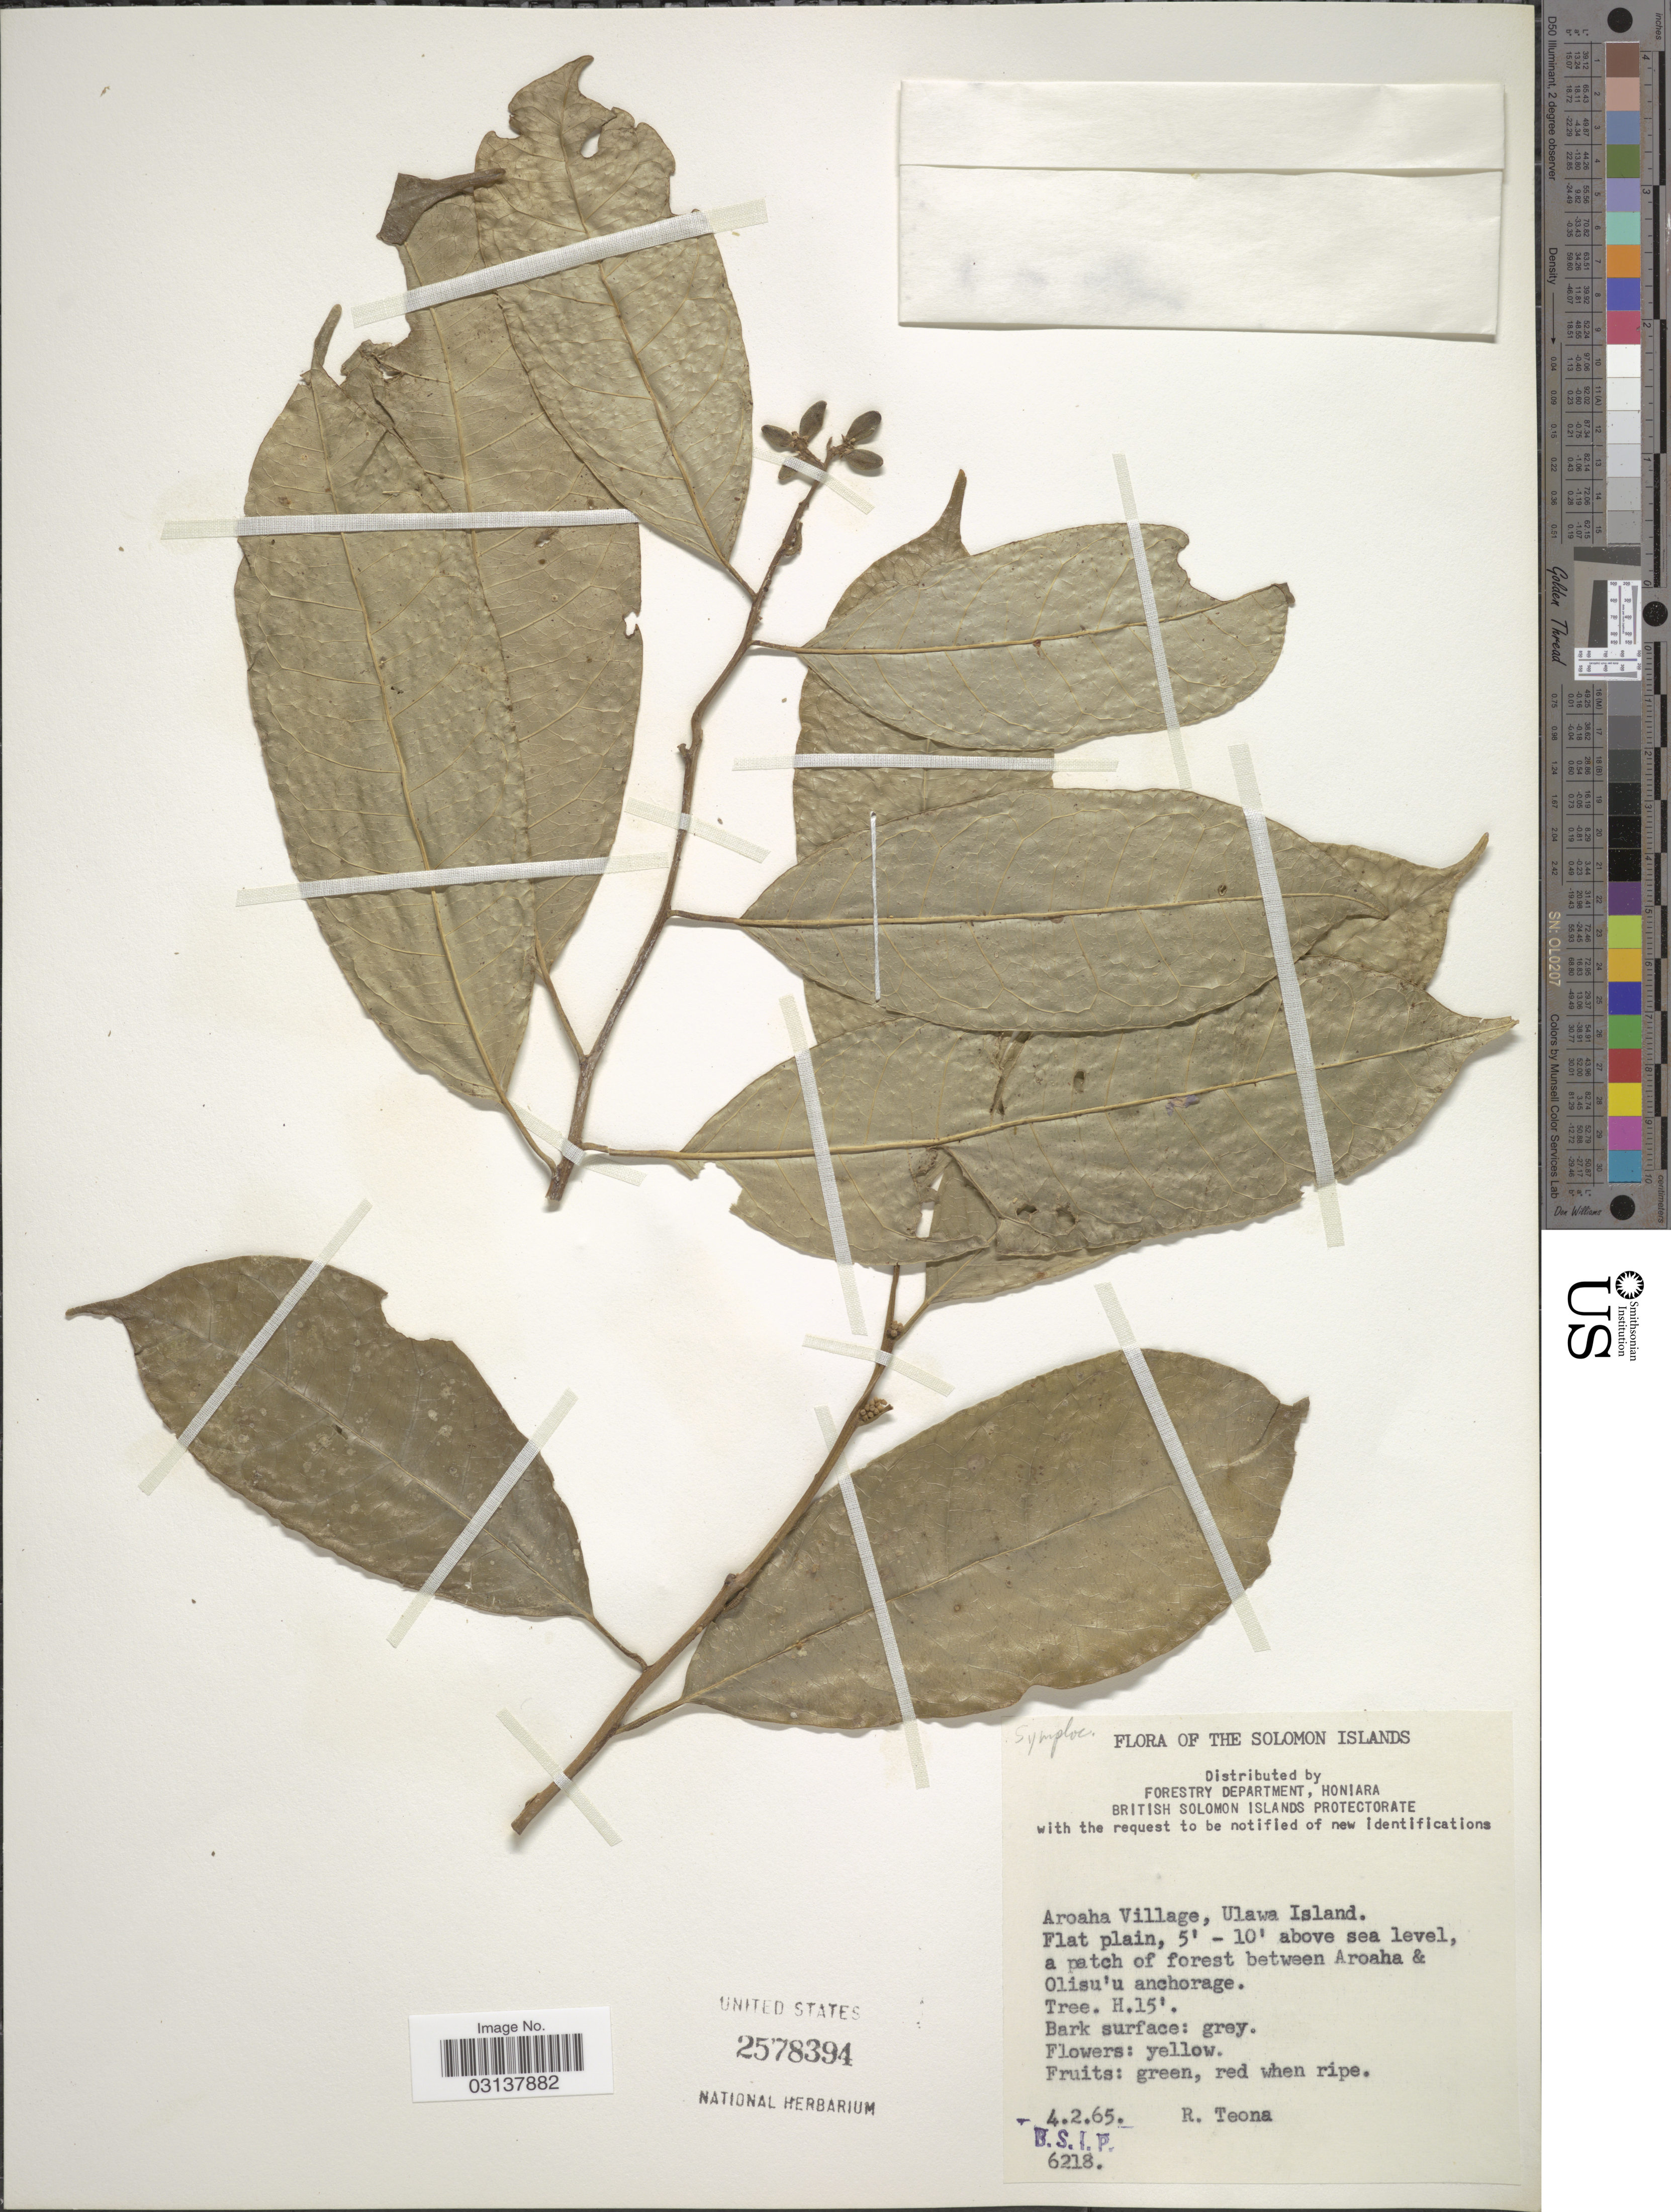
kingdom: Plantae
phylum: Tracheophyta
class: Magnoliopsida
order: Ericales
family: Symplocaceae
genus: Symplocos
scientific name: Symplocos sp.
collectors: R. Teona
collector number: B.S.I.P. 6218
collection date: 1965-02-04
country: Solomon Islands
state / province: Solomon Islands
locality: The Solomon Islands. Aroaha Village, Ulawa Island. A patch of forest between Aroaha & Olisu'u anchorage.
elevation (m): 2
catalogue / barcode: US 2578394